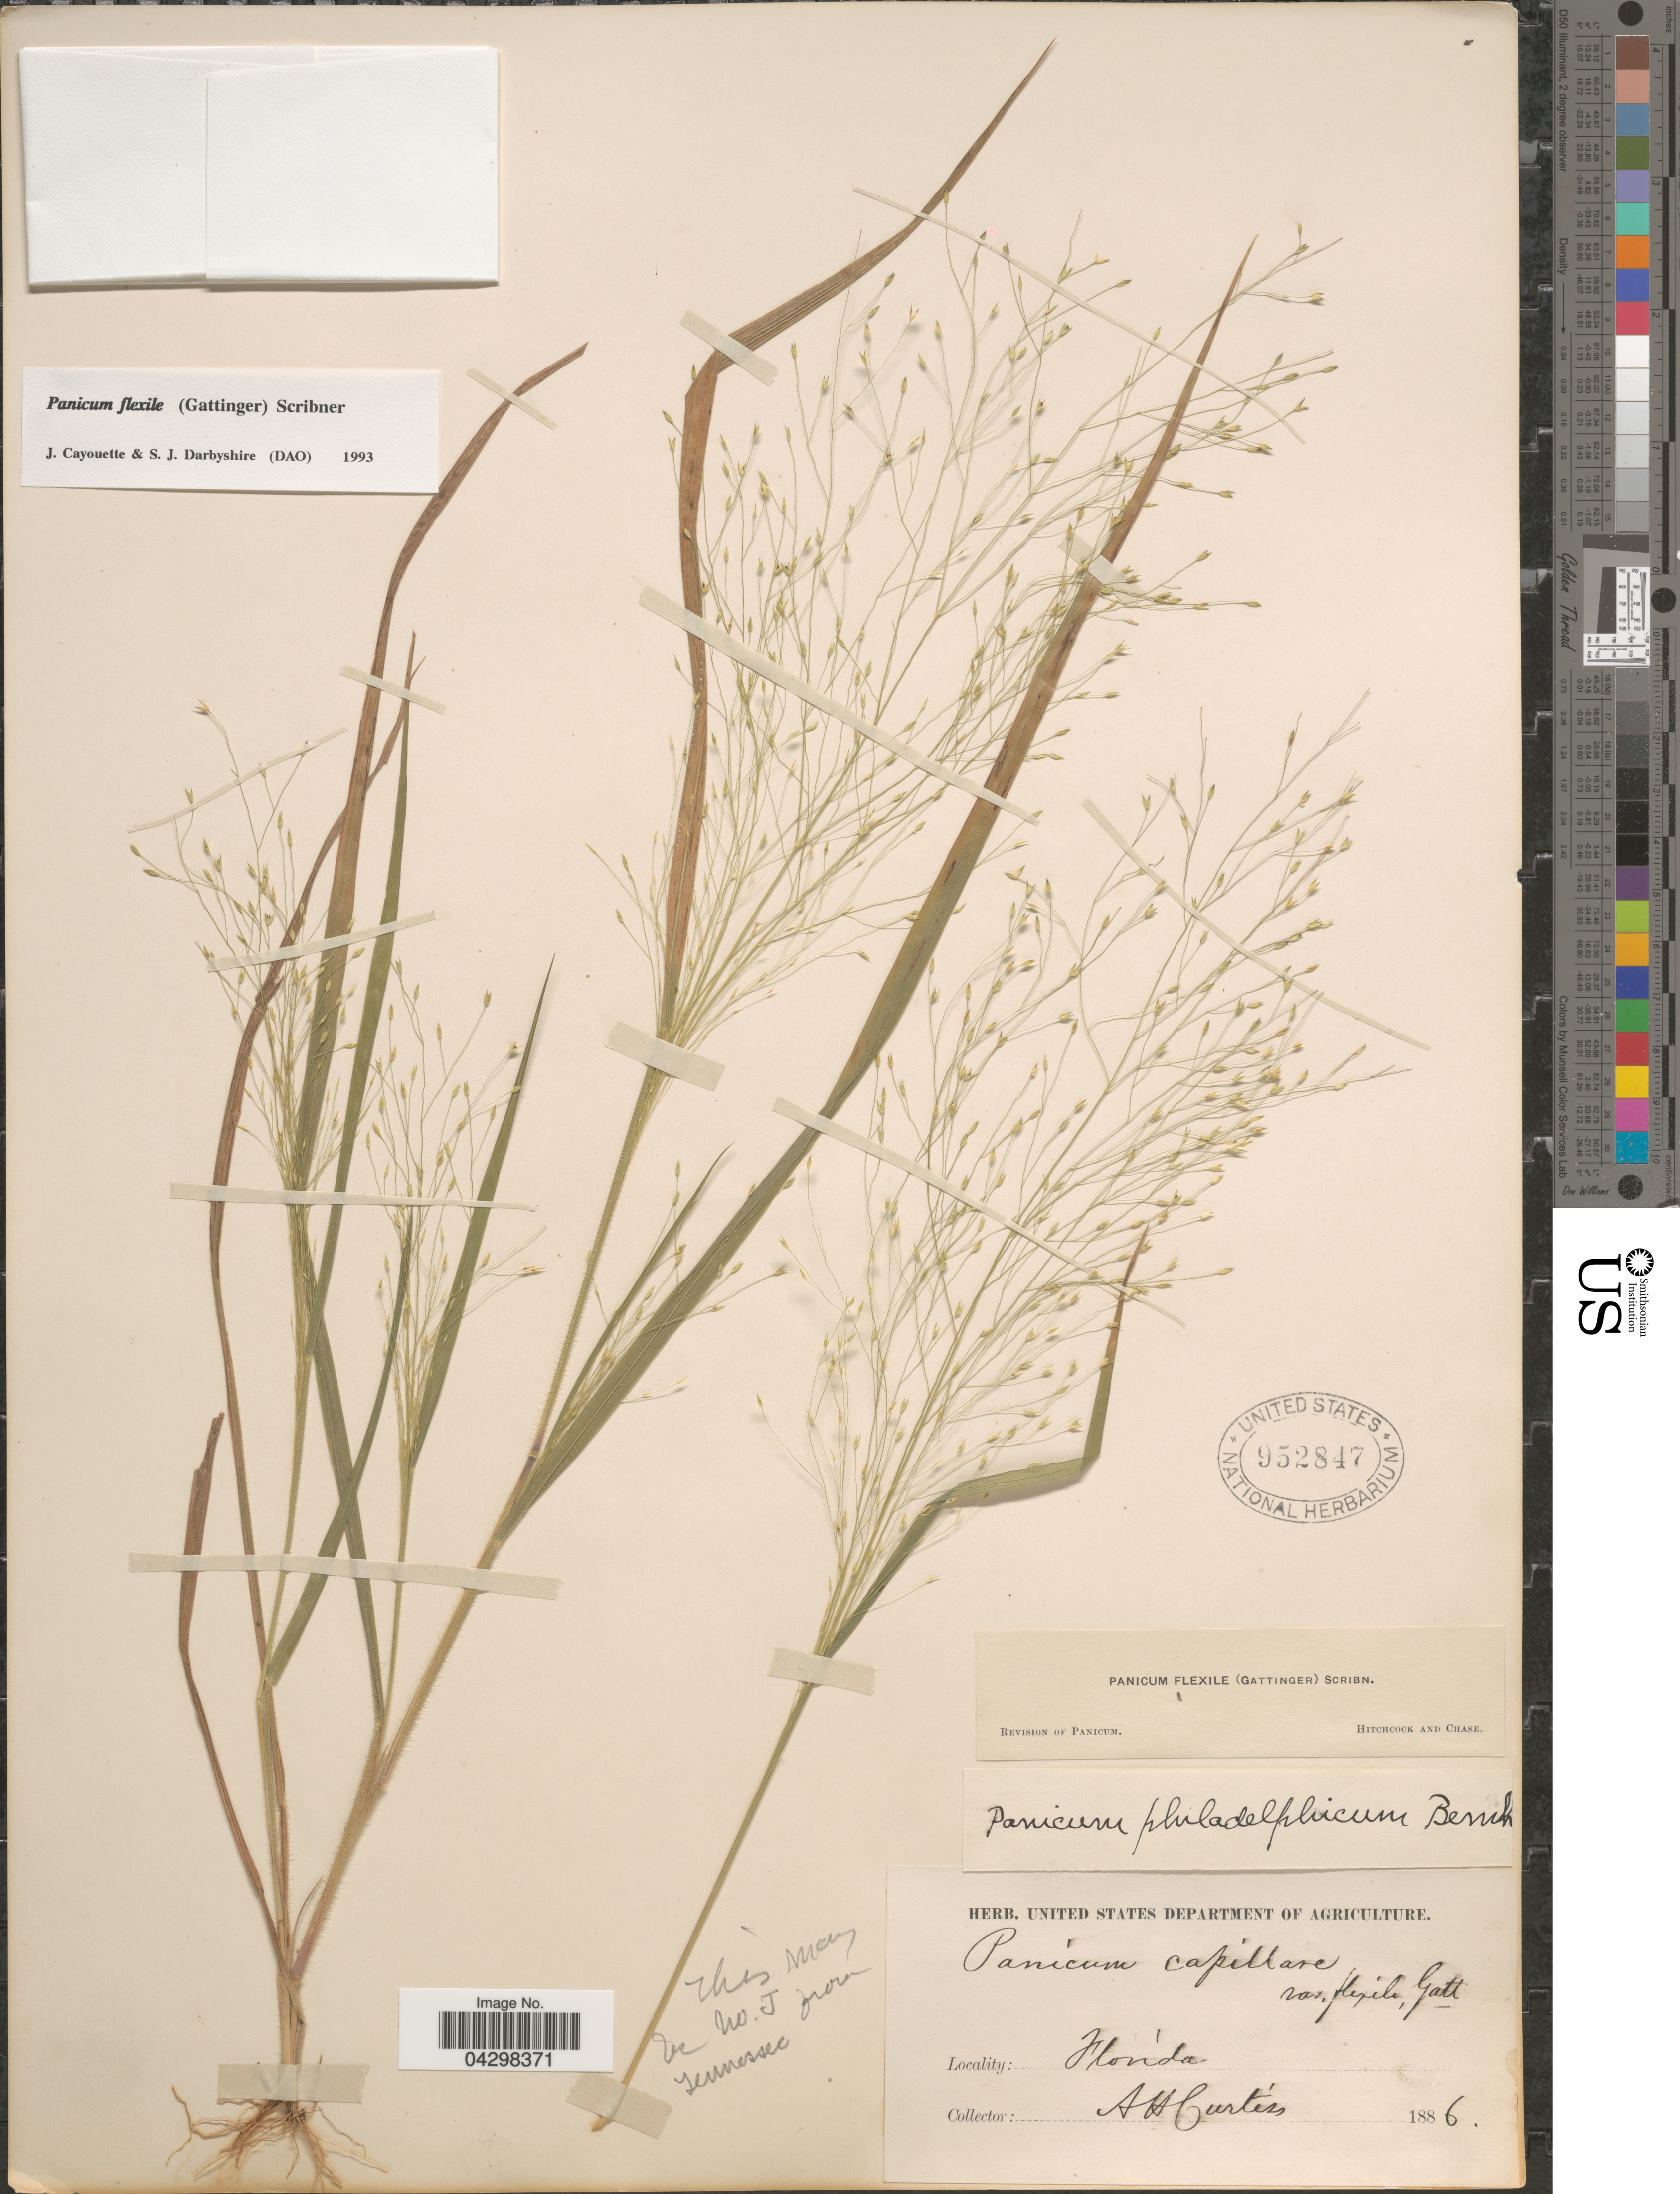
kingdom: Plantae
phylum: Tracheophyta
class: Liliopsida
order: Poales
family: Poaceae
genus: Panicum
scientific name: Panicum flexile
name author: (Gatt.) Scribn.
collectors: A. H. Curtiss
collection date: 1886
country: United States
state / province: Florida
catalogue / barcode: US 952847